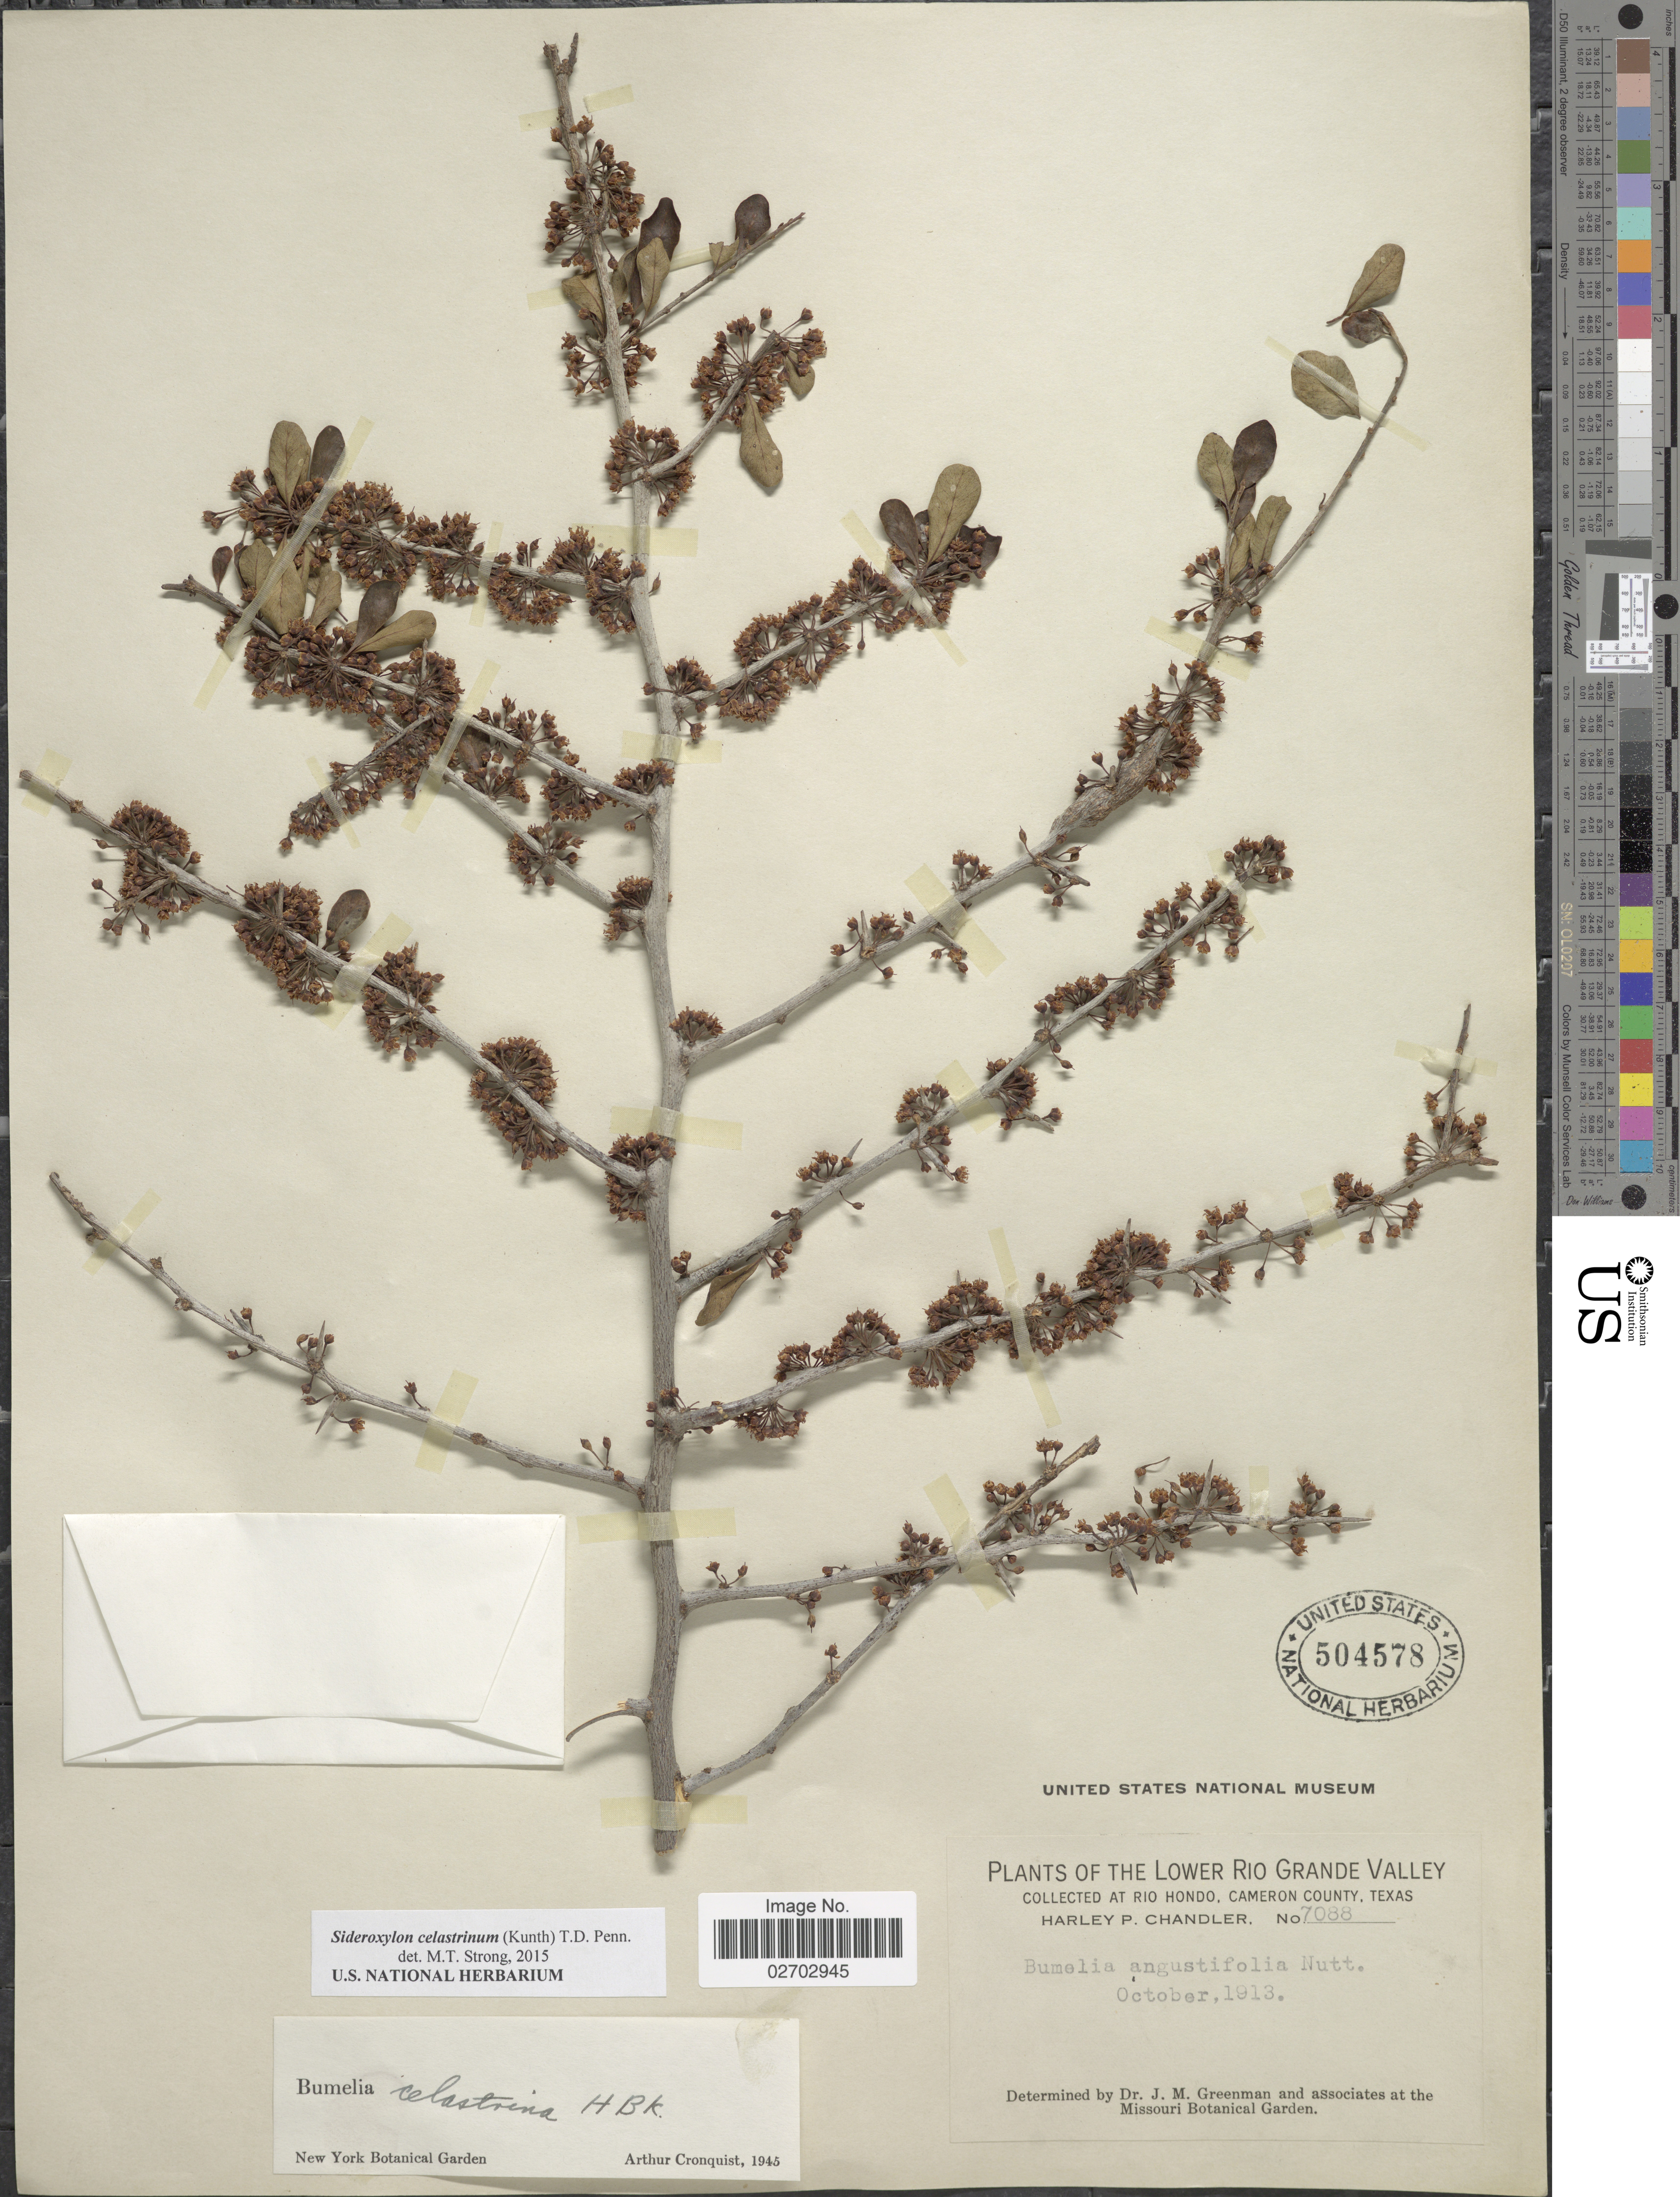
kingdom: Plantae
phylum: Tracheophyta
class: Magnoliopsida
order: Ericales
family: Sapotaceae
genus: Sideroxylon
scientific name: Sideroxylon celastrinum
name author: (Kunth) T.D. Penn.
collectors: H. Chandler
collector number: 7088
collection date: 1913-10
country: United States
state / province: Texas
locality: Lower Rio Grande Valley. Rio Hondo, Cameron County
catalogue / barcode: US 504578